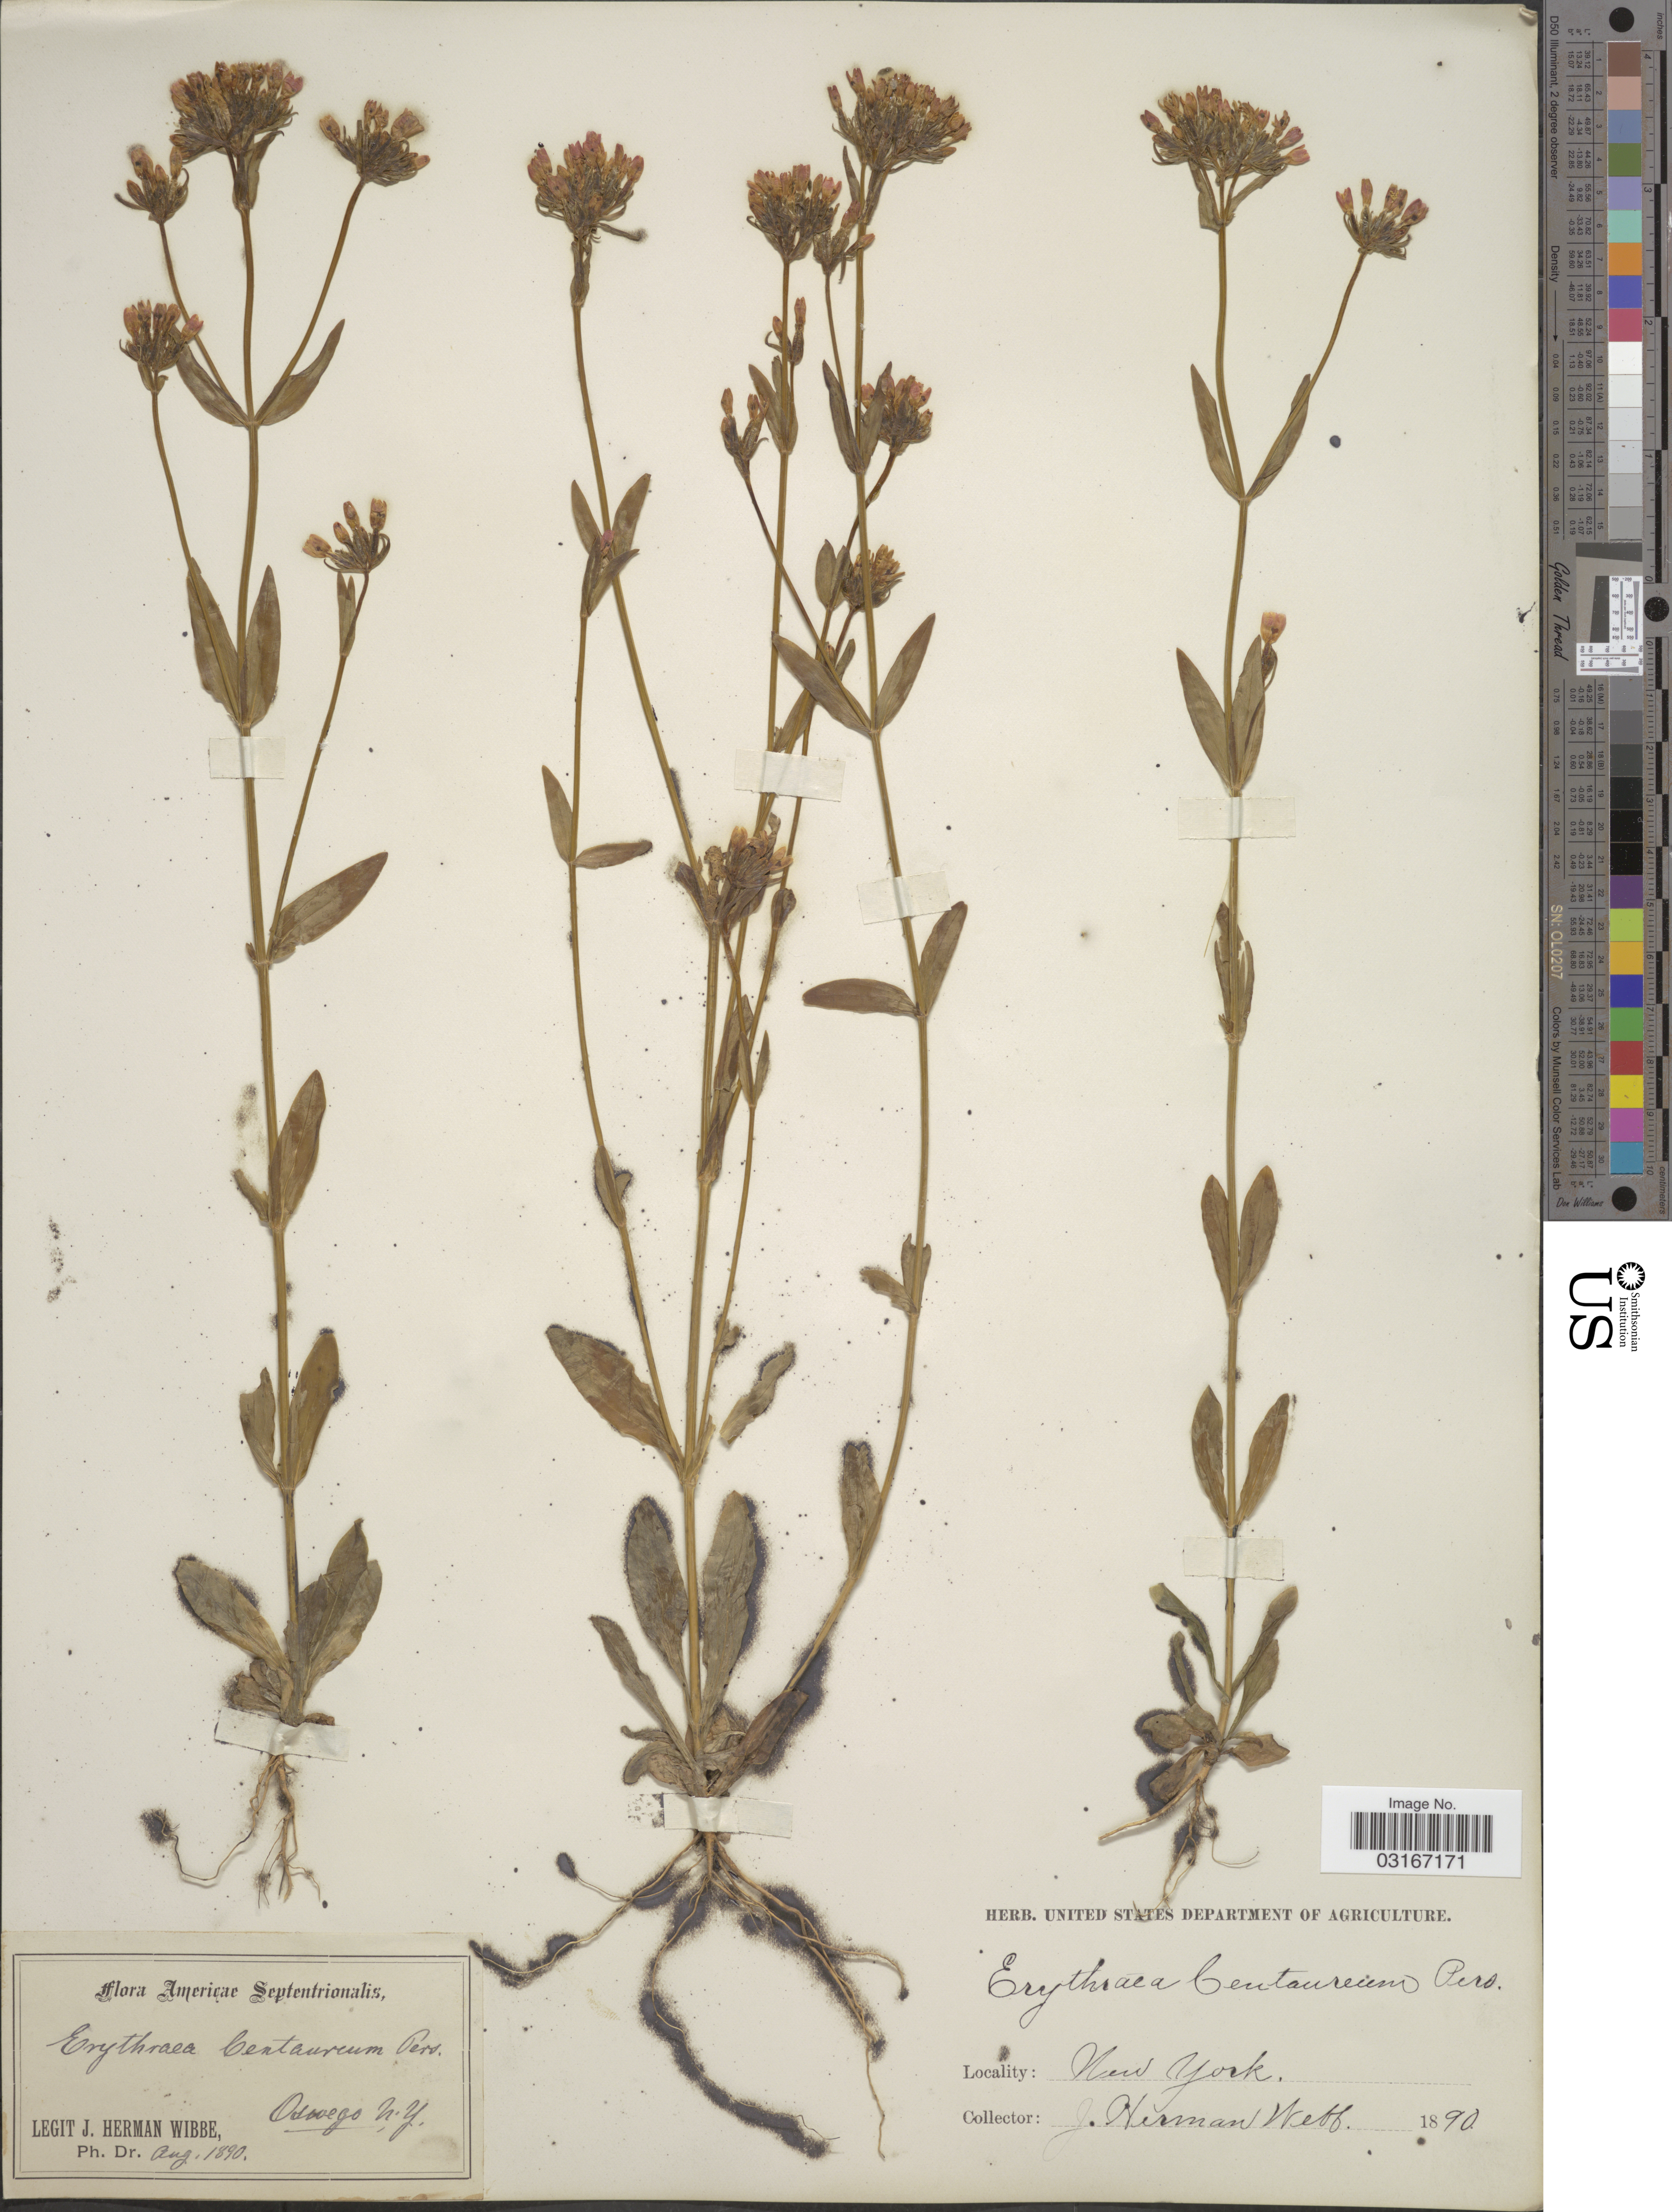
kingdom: Plantae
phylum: Tracheophyta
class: Magnoliopsida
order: Gentianales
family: Gentianaceae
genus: Centaurium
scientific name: Centaurium spicatum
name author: (L.) Fritsch ex Janch.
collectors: J. Wibbe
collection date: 1890-08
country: United States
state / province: New York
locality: Oswego.